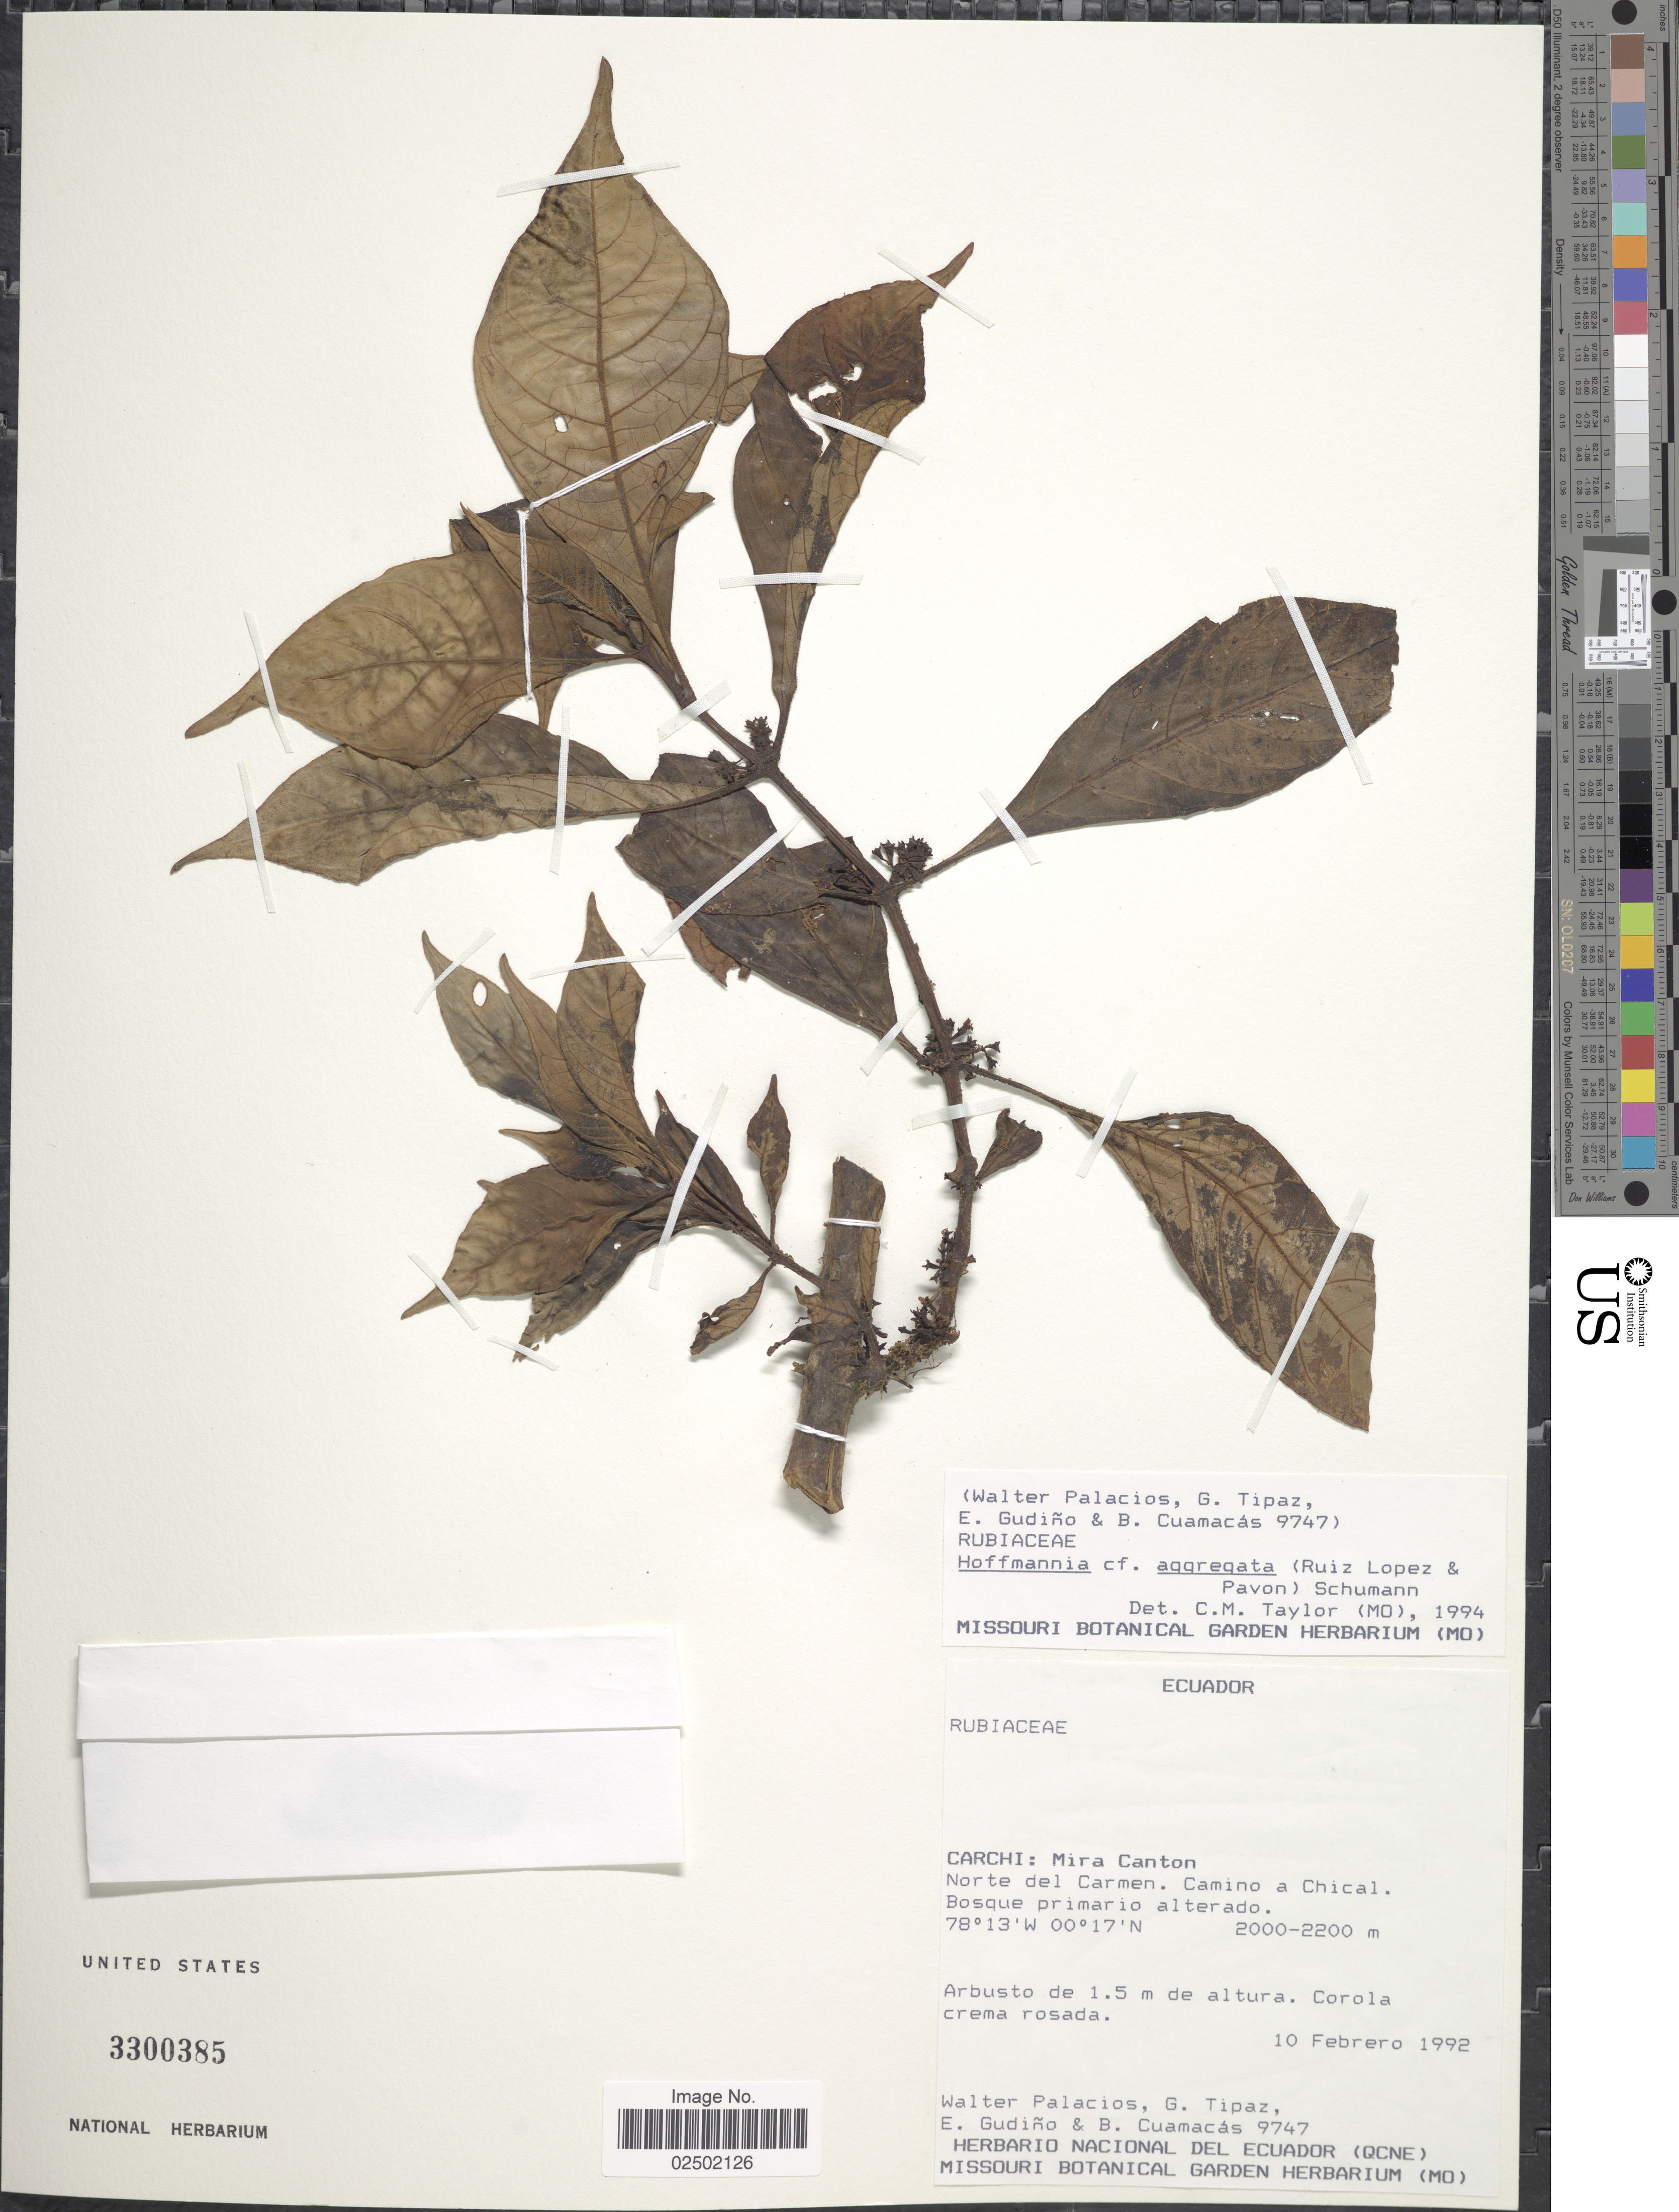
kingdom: Plantae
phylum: Tracheophyta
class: Magnoliopsida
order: Gentianales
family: Rubiaceae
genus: Hoffmannia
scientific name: Hoffmannia aggregata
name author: (Ruiz & Pav.) K. Schum.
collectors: W. Palacios, G. Tipaz, E. Gudiño & B. Cuamacas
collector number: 9747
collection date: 1992-02-10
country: Ecuador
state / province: Carchi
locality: Mira Canton. Norte del Carmen. Camino a Chical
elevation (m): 2000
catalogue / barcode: US 3300385